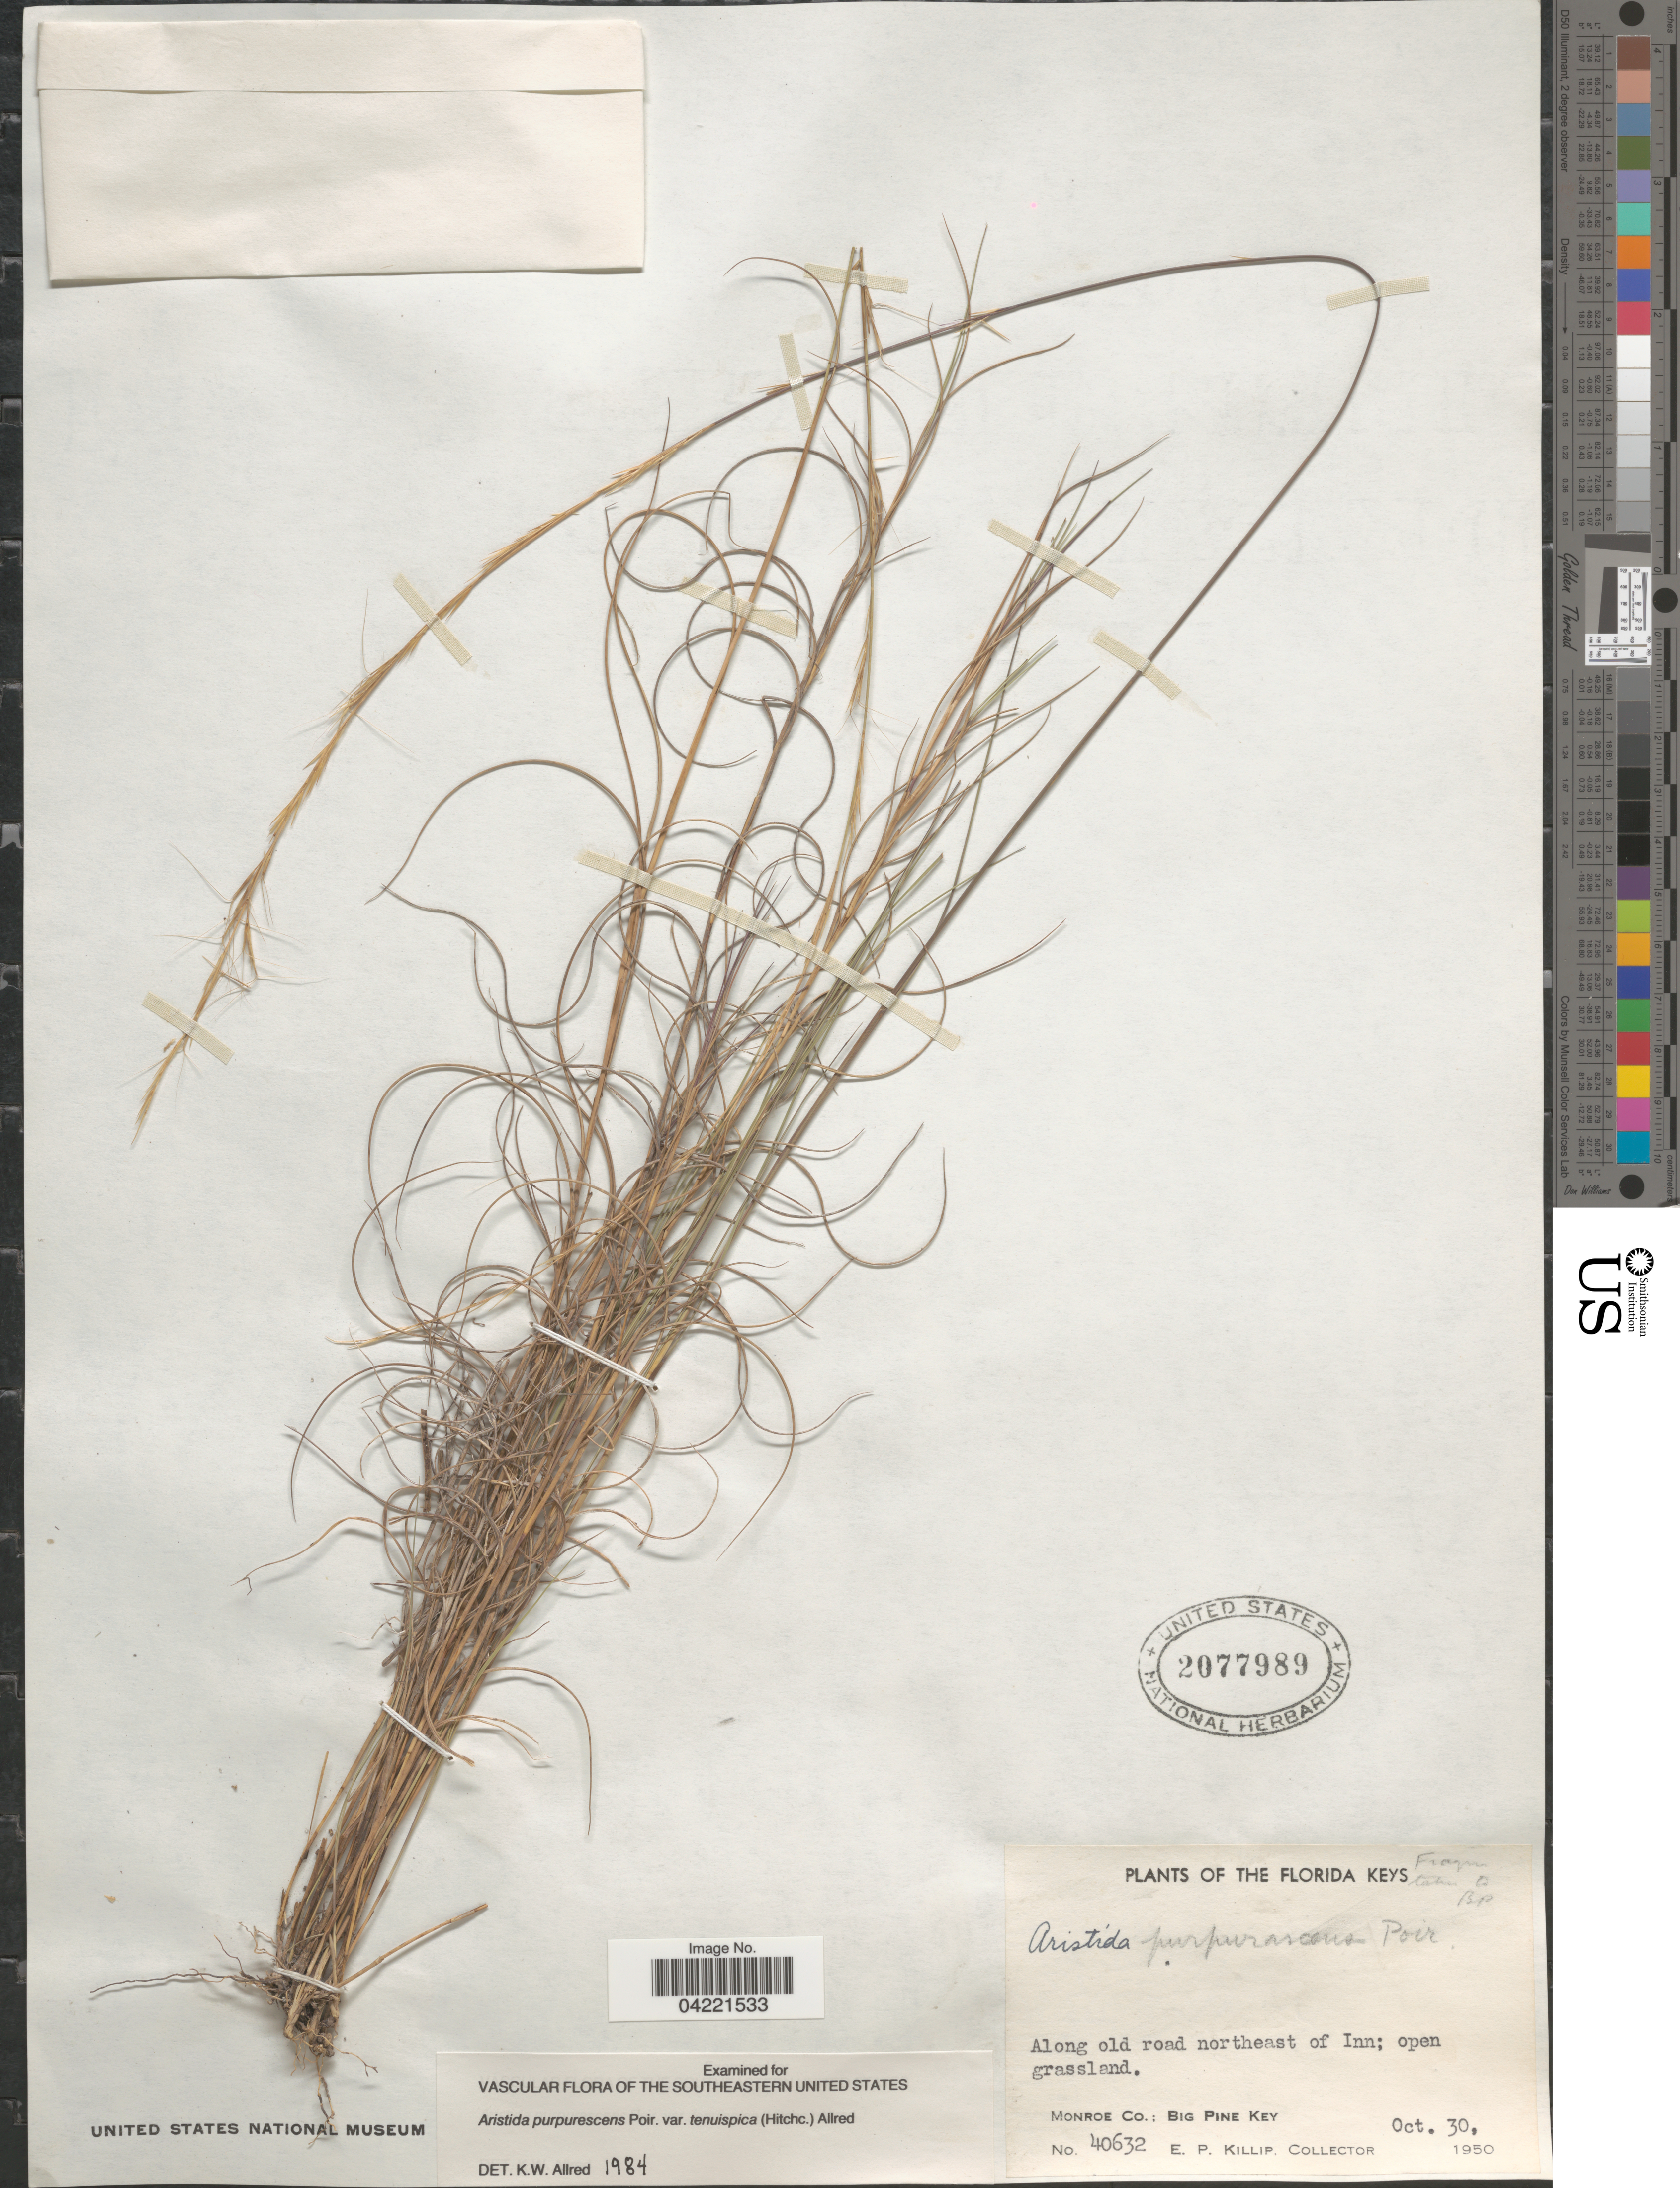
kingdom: Plantae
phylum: Tracheophyta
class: Liliopsida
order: Poales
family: Poaceae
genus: Aristida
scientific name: Aristida purpurascens var. tenuispica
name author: (Hitchc.) Allred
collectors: E. P. Killip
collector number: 40632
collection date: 1950-10-30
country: United States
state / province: Florida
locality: The Florida Keys. Along old road northeast of Inn; open grassland. Monroe Co.: Big Pine Key.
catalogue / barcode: US 2077989